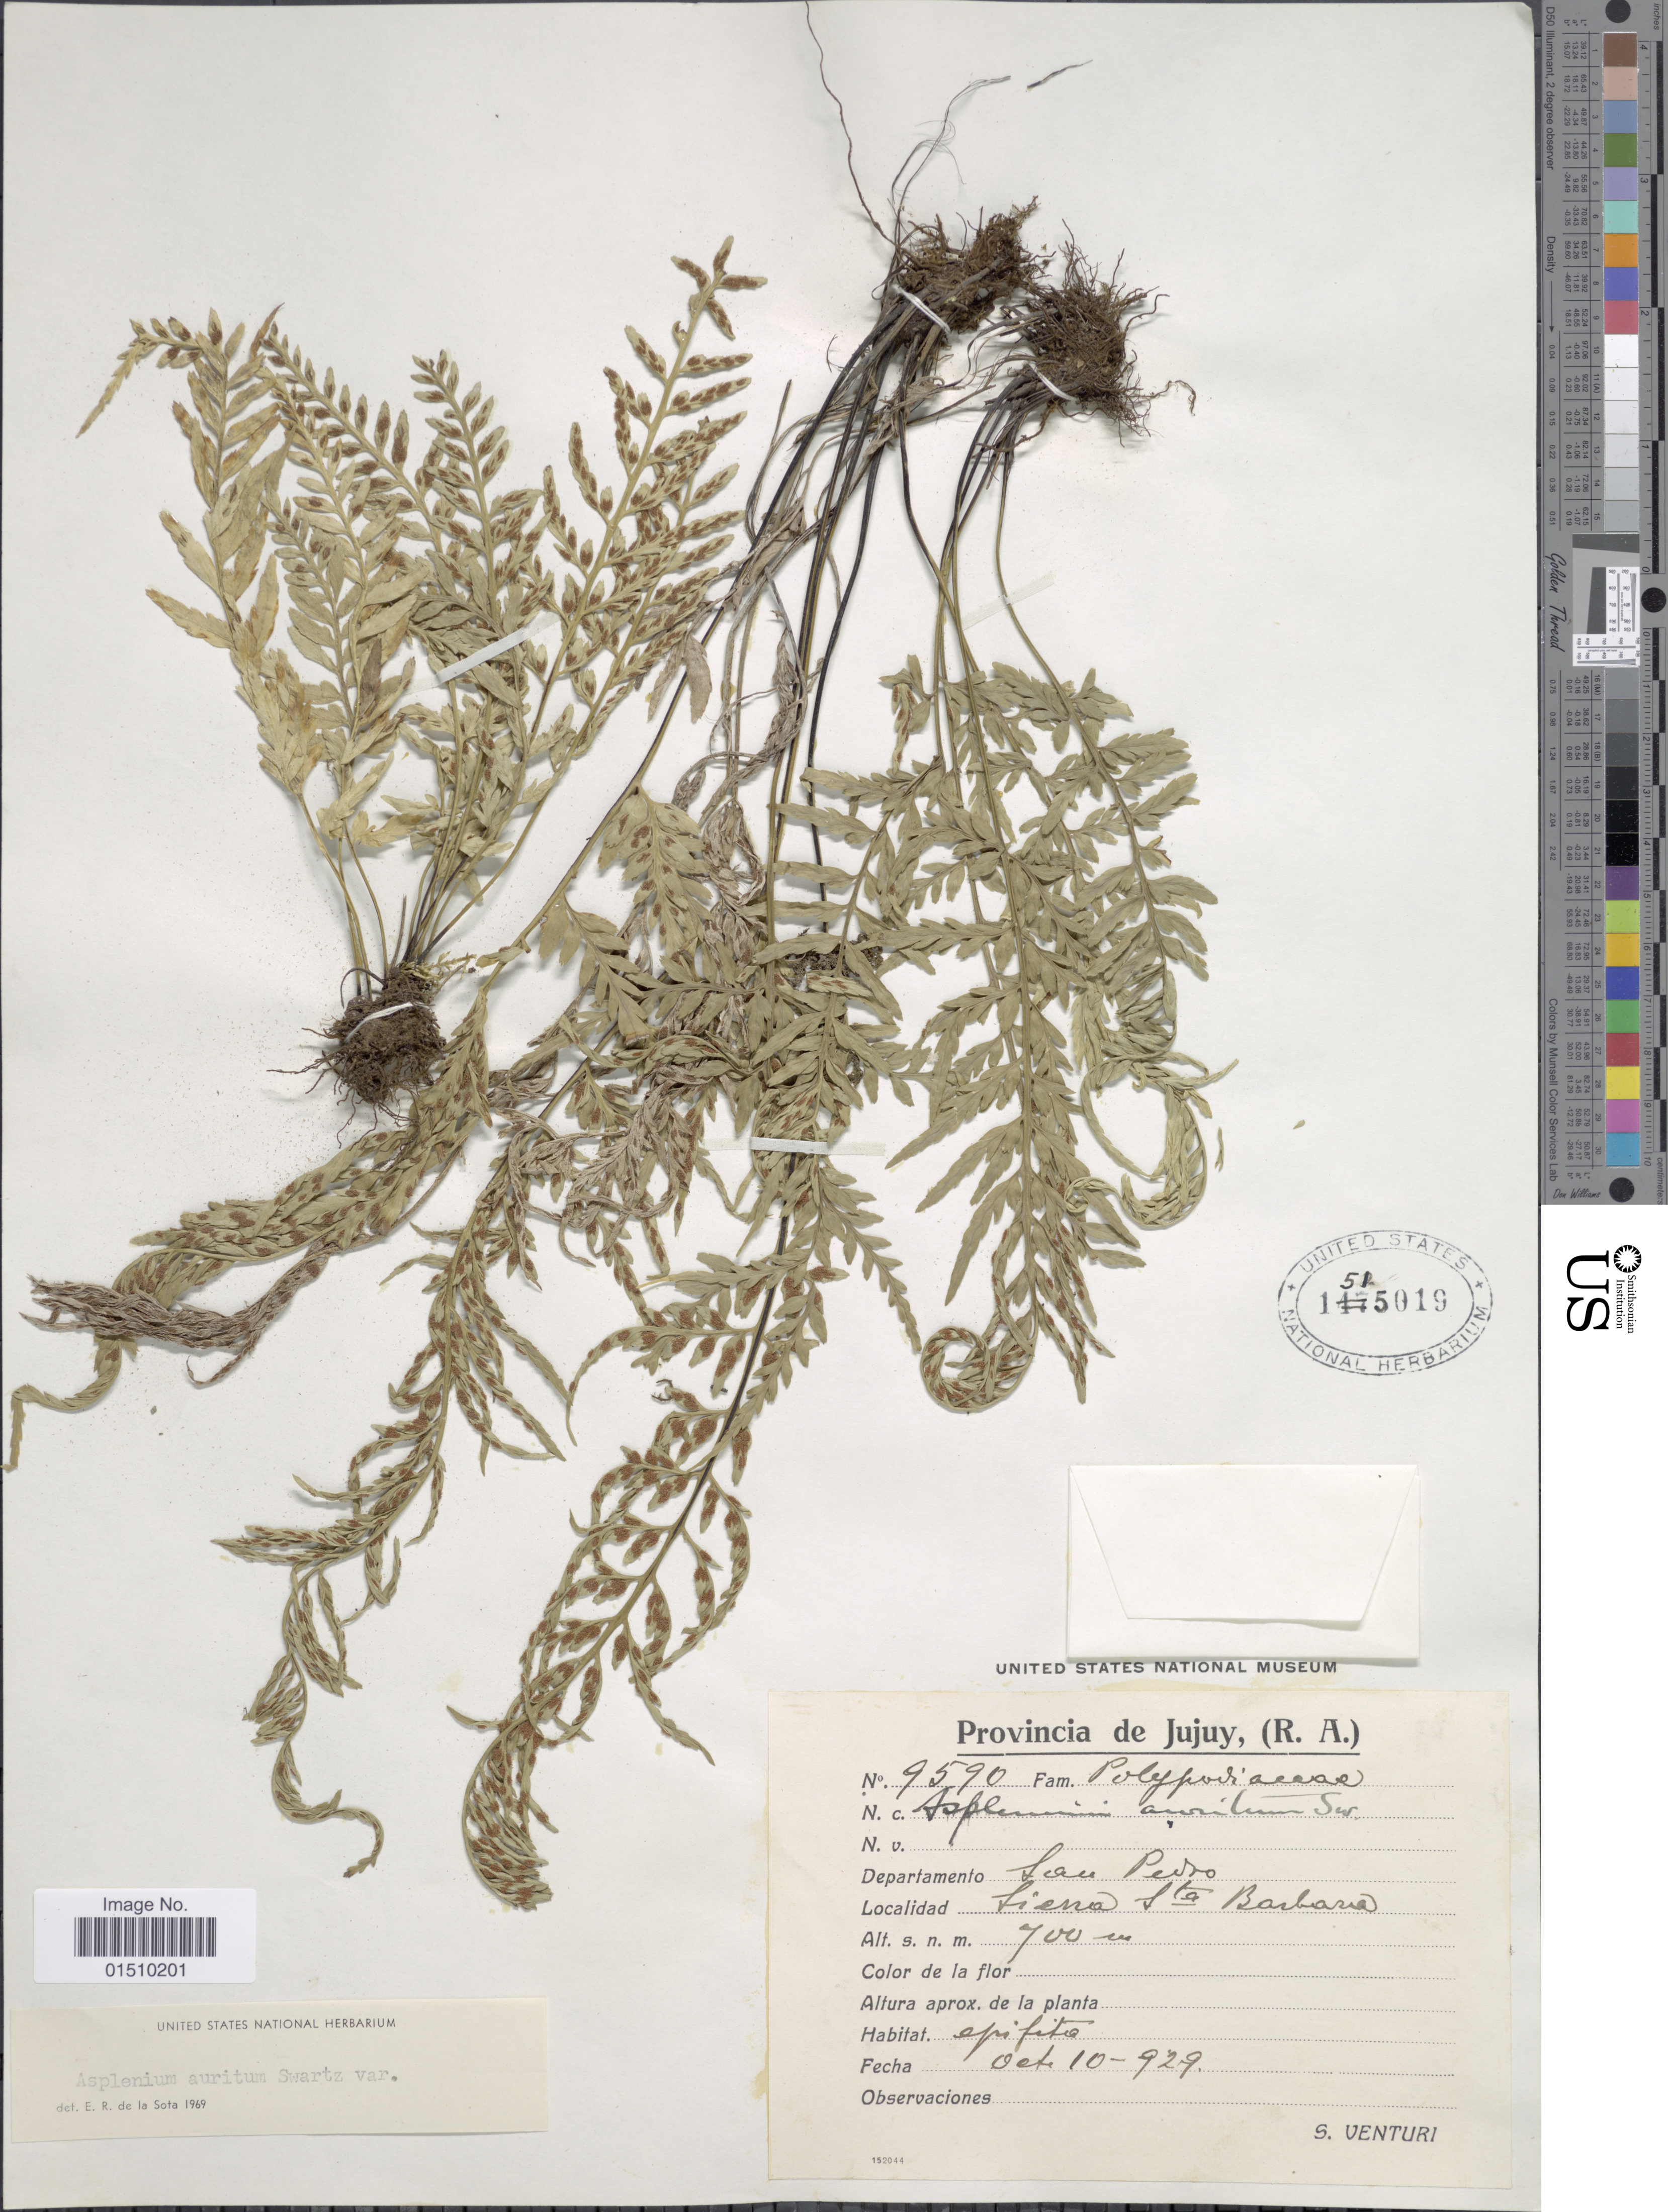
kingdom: Plantae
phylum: Tracheophyta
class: Polypodiopsida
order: Polypodiales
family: Aspleniaceae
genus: Asplenium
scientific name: Asplenium auritum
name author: Sw.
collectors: S. Venturi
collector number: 9590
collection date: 1929-10-10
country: Argentina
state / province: Jujuy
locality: Provincia de Jujuy, (R.A.), Departamento Fray Pedro, Sierra & Sta. Barbara.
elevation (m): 700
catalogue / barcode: US 1515019